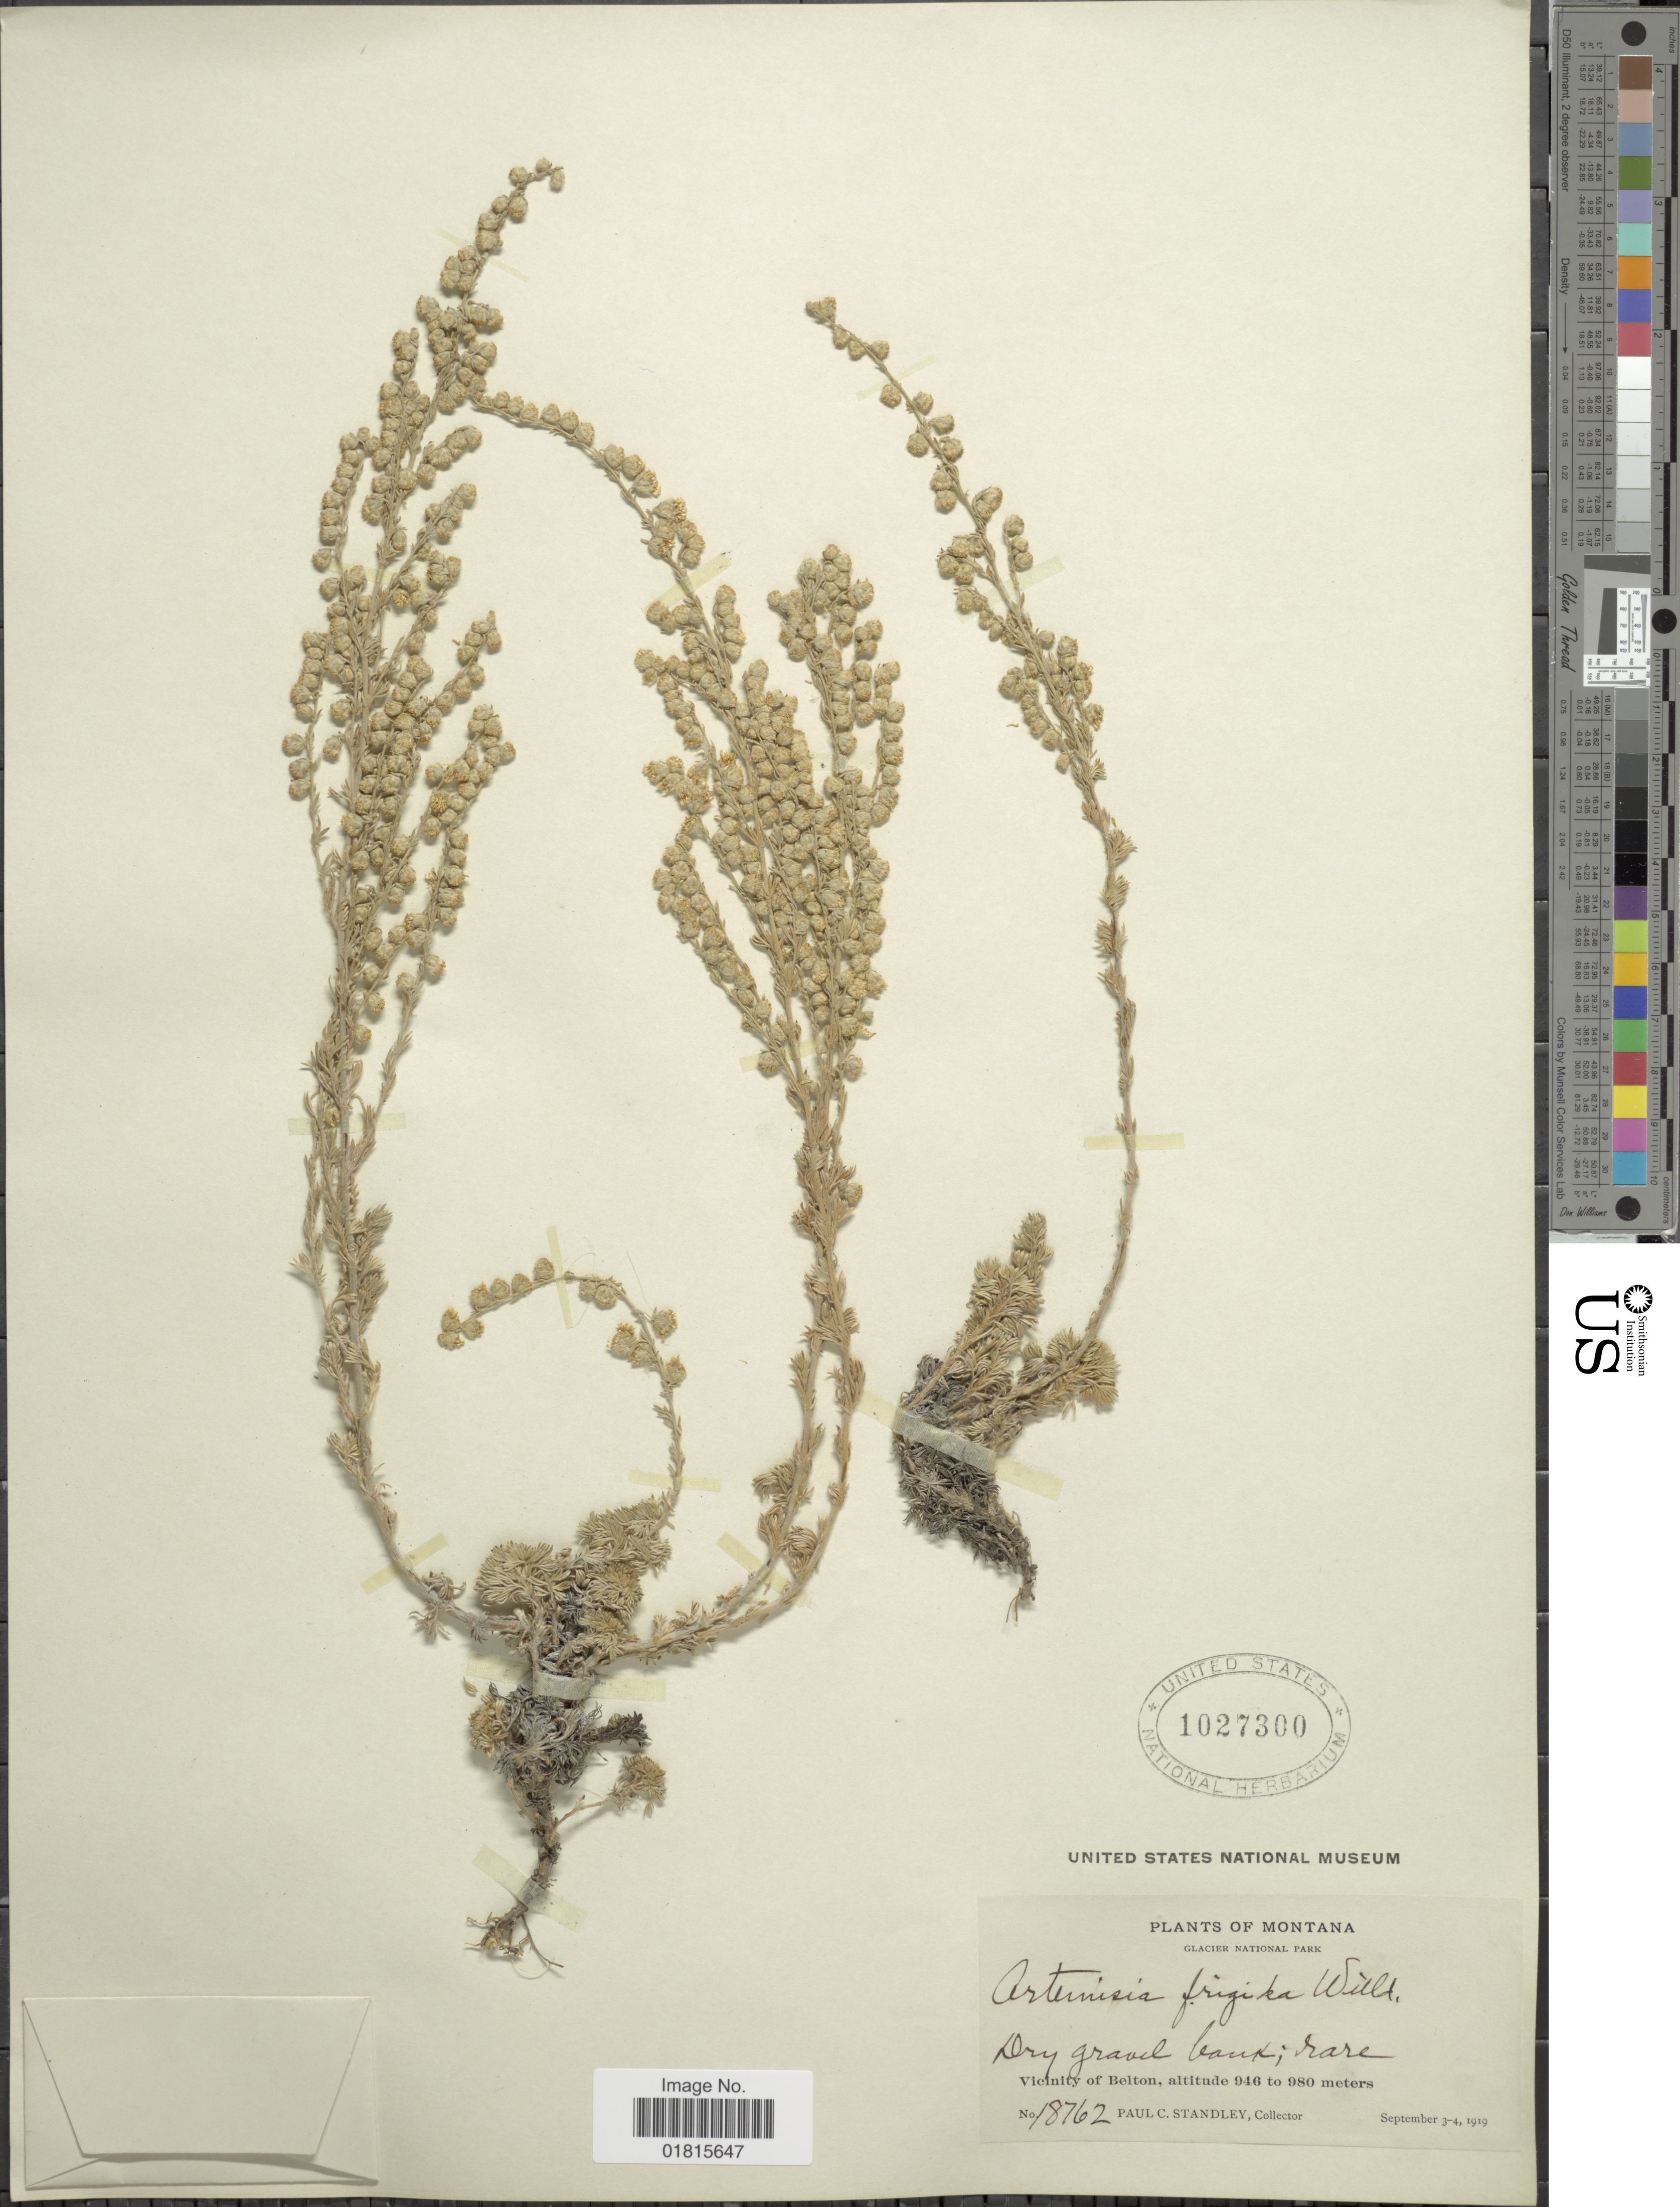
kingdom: Plantae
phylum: Tracheophyta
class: Magnoliopsida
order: Asterales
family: Asteraceae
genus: Artemisia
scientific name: Artemisia frigida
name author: Willd.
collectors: P. C. Standley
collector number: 18762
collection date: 1919-09-03/1919-09-04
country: United States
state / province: Montana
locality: Dry gravel bank, Vicinity of Belton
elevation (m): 946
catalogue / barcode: US 1027300